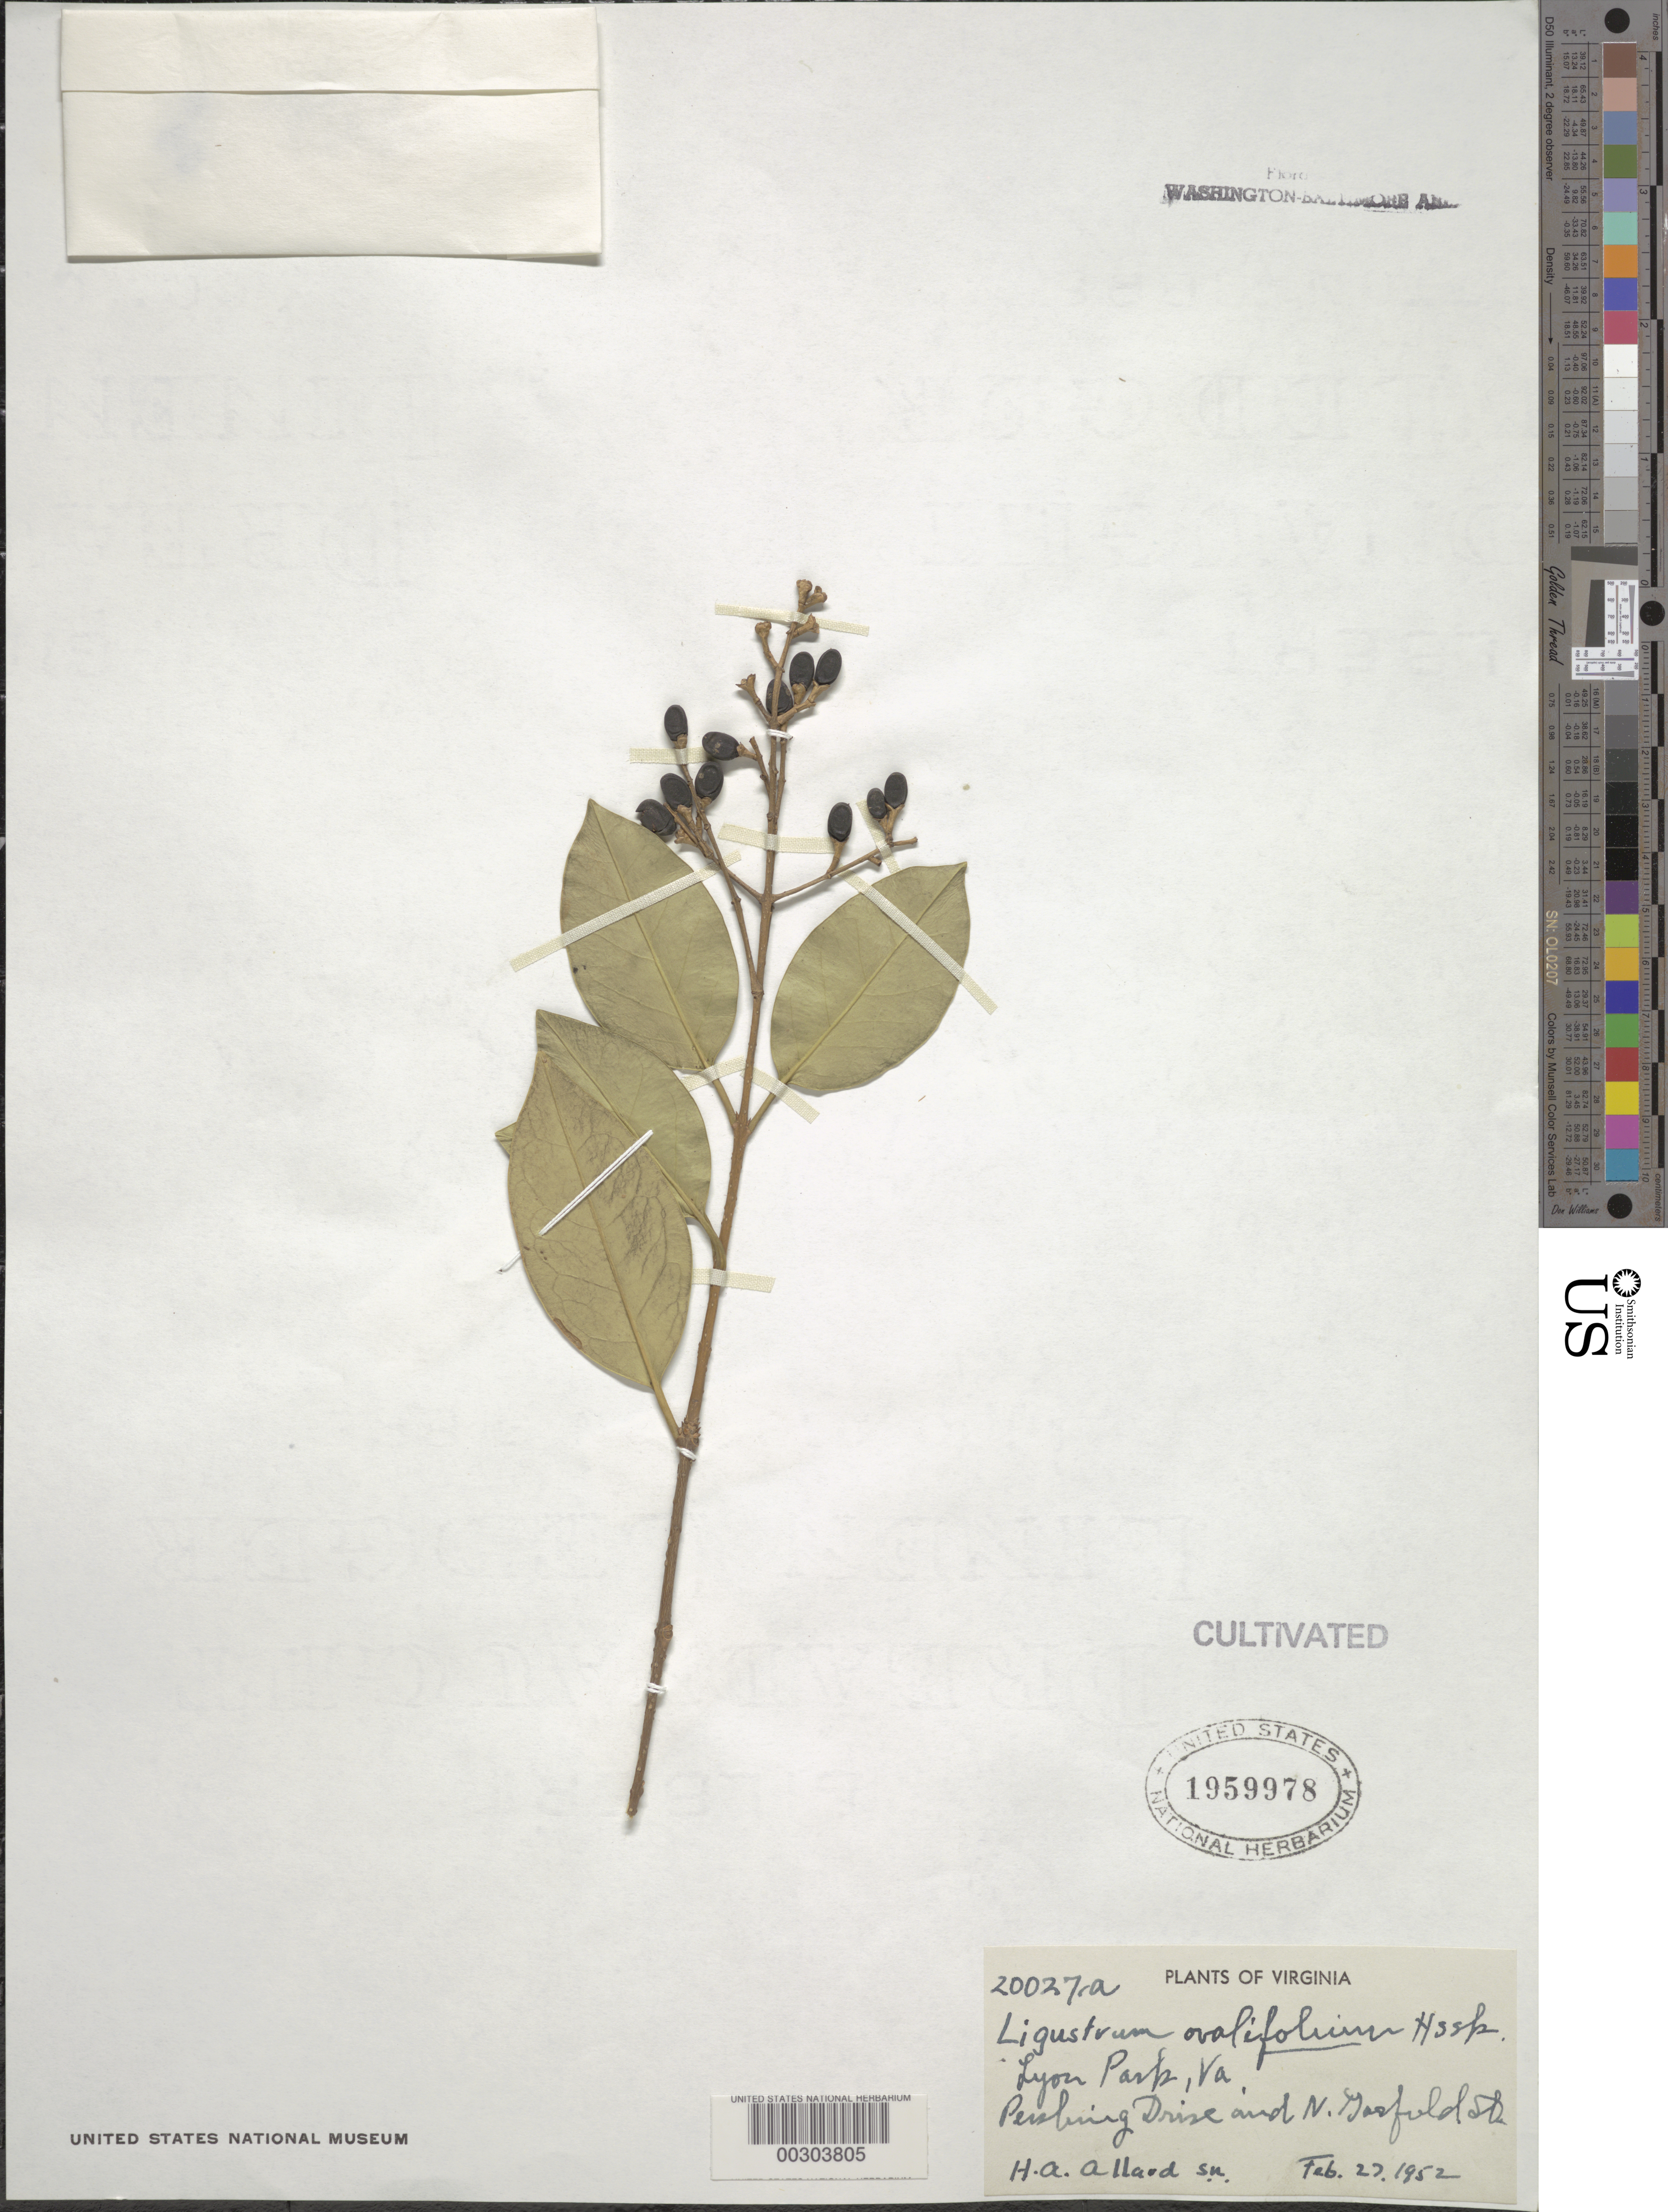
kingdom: Plantae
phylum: Tracheophyta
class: Magnoliopsida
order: Lamiales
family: Oleaceae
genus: Ligustrum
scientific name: Ligustrum ovalifolium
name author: Hassk.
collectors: H. A. Allard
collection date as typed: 27 Feb 1952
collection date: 1952-02-27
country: United States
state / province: Virginia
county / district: Arlington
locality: Arlington, Lyon Park, corner of Pershing Drive and Garfield Sts N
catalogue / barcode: US 1959978